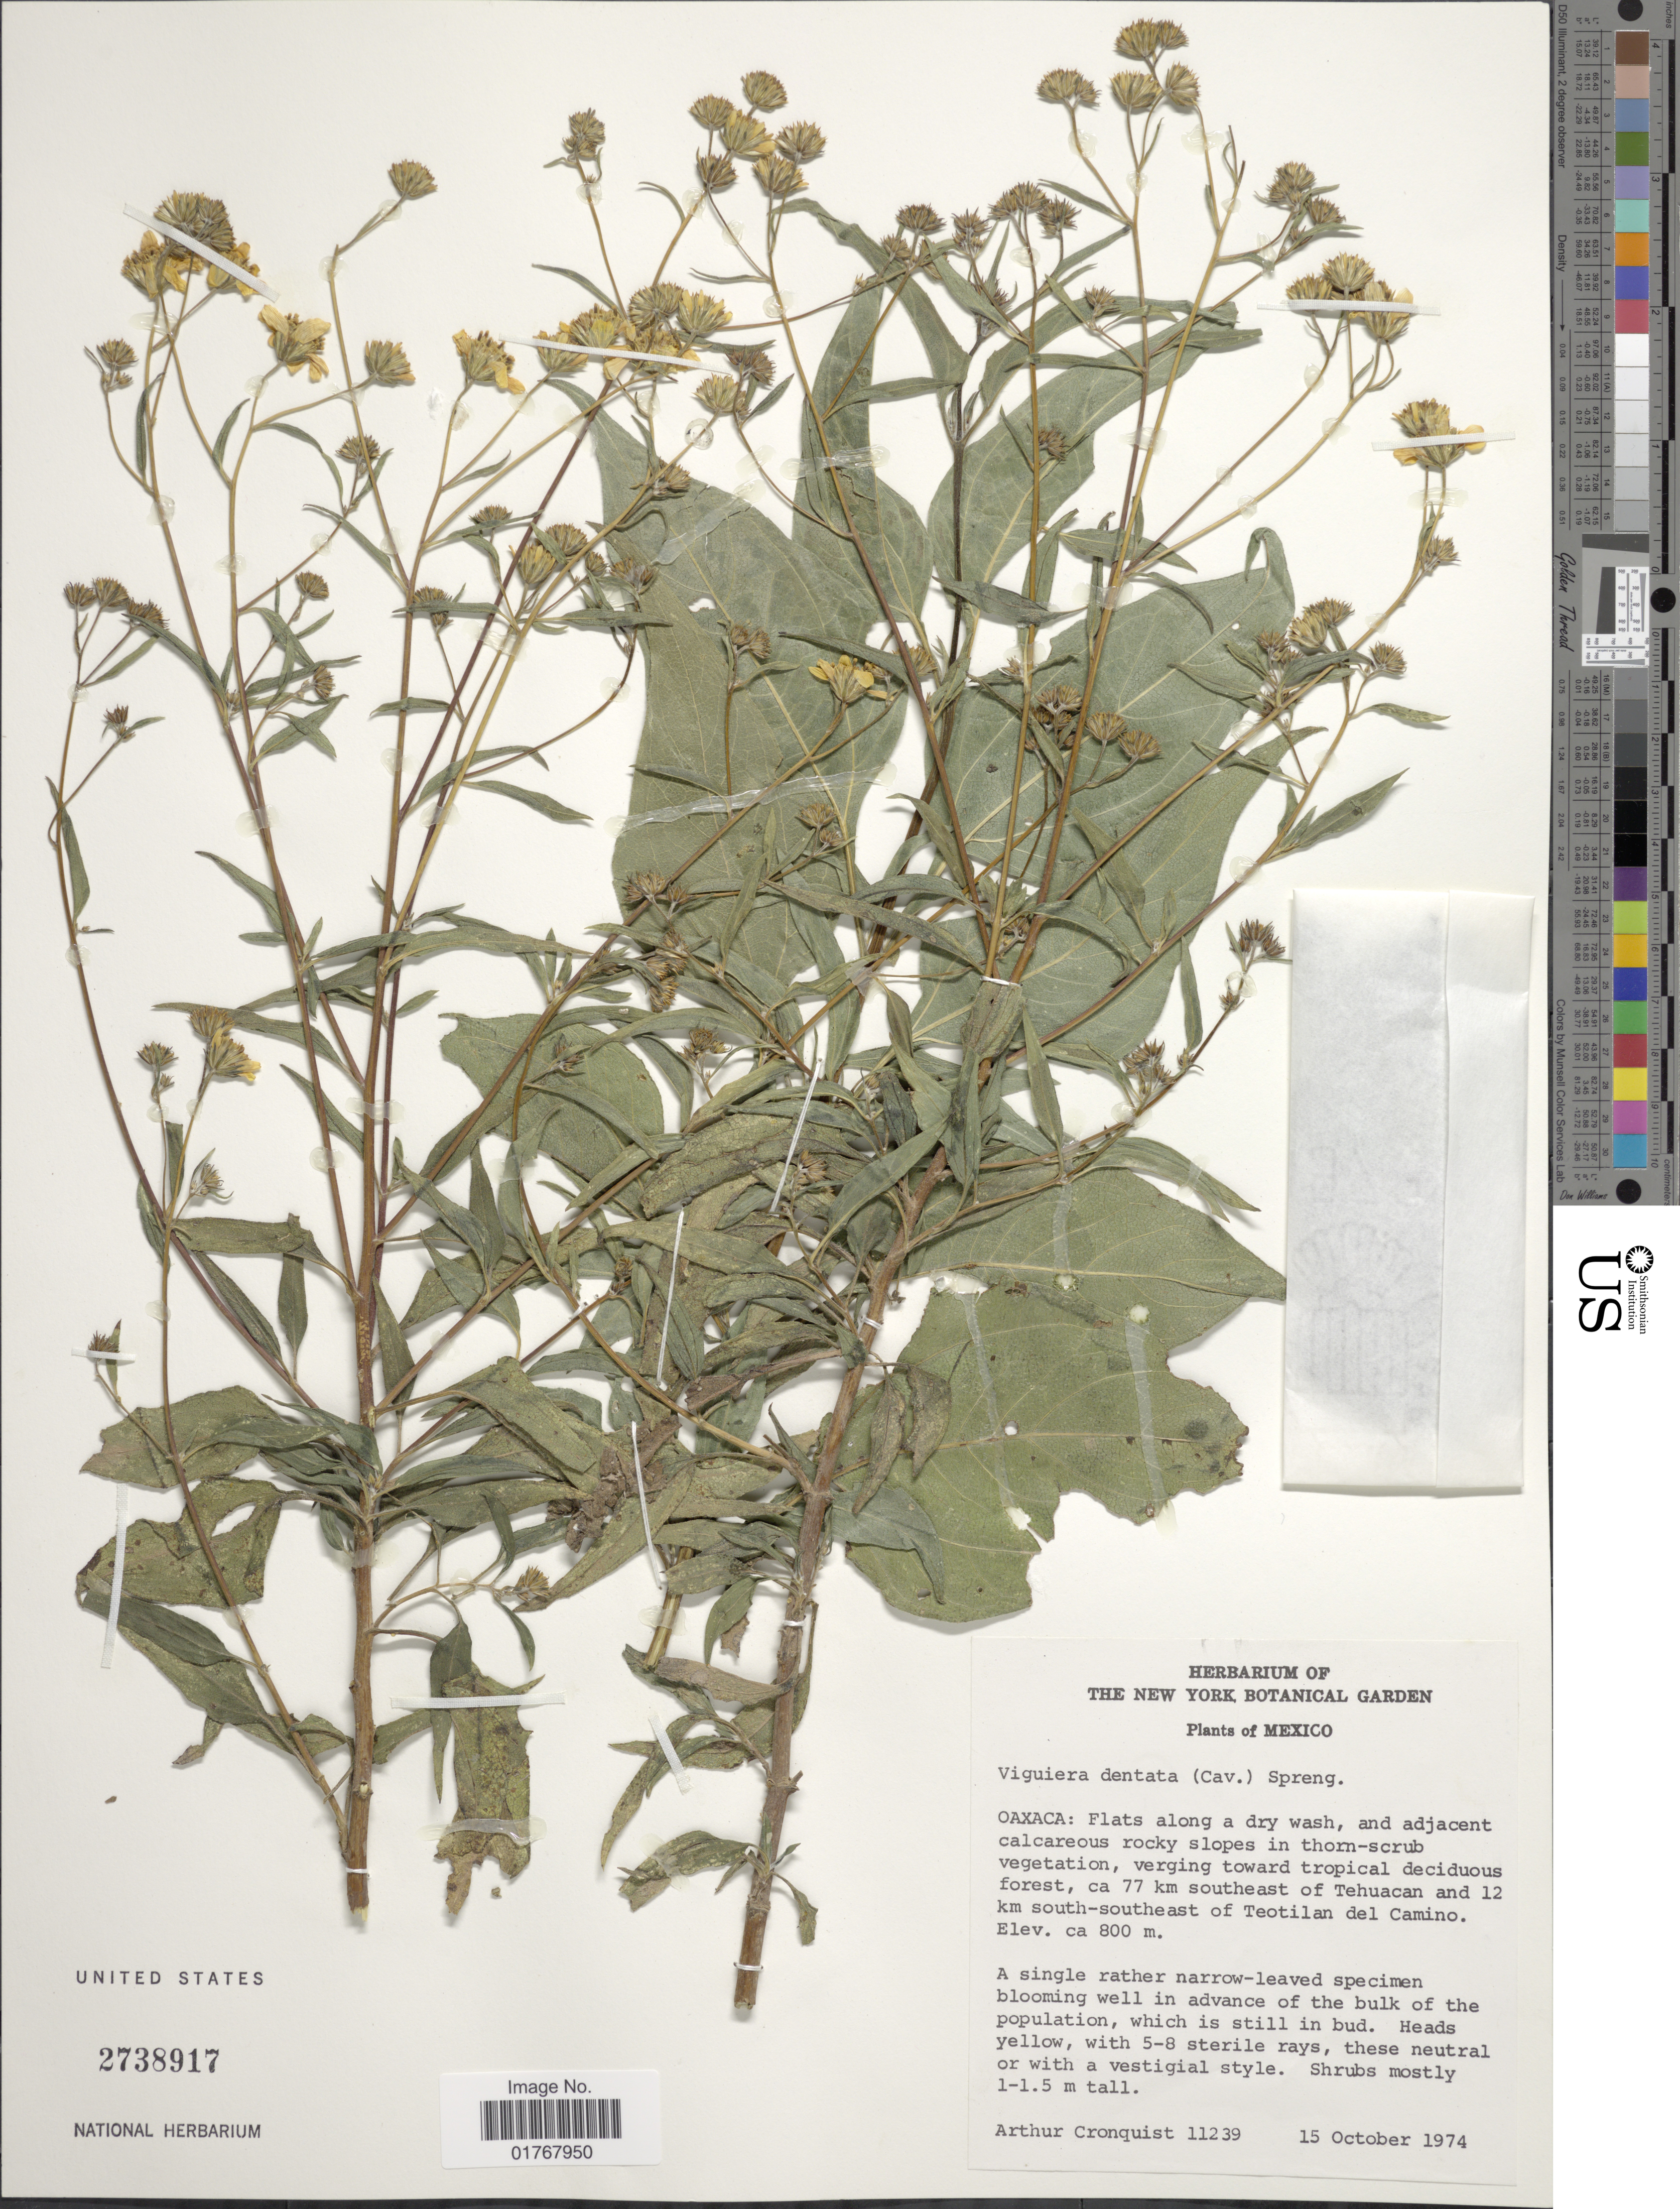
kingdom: Plantae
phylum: Tracheophyta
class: Magnoliopsida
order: Asterales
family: Asteraceae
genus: Viguiera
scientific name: Viguiera dentata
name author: (Cav.) Spreng.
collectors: A. J. Cronquist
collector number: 11239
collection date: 1974-10-15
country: Mexico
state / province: Oaxaca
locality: Flats along a dry wash, and adjacent calcareous rocky slopes in thorn-scrub vegetation, verging toward tropical deciduous forest, ca 77 km southeast of Tehuacan and 12 km south-southeast of Teotilan del Camino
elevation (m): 800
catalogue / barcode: US 2738917